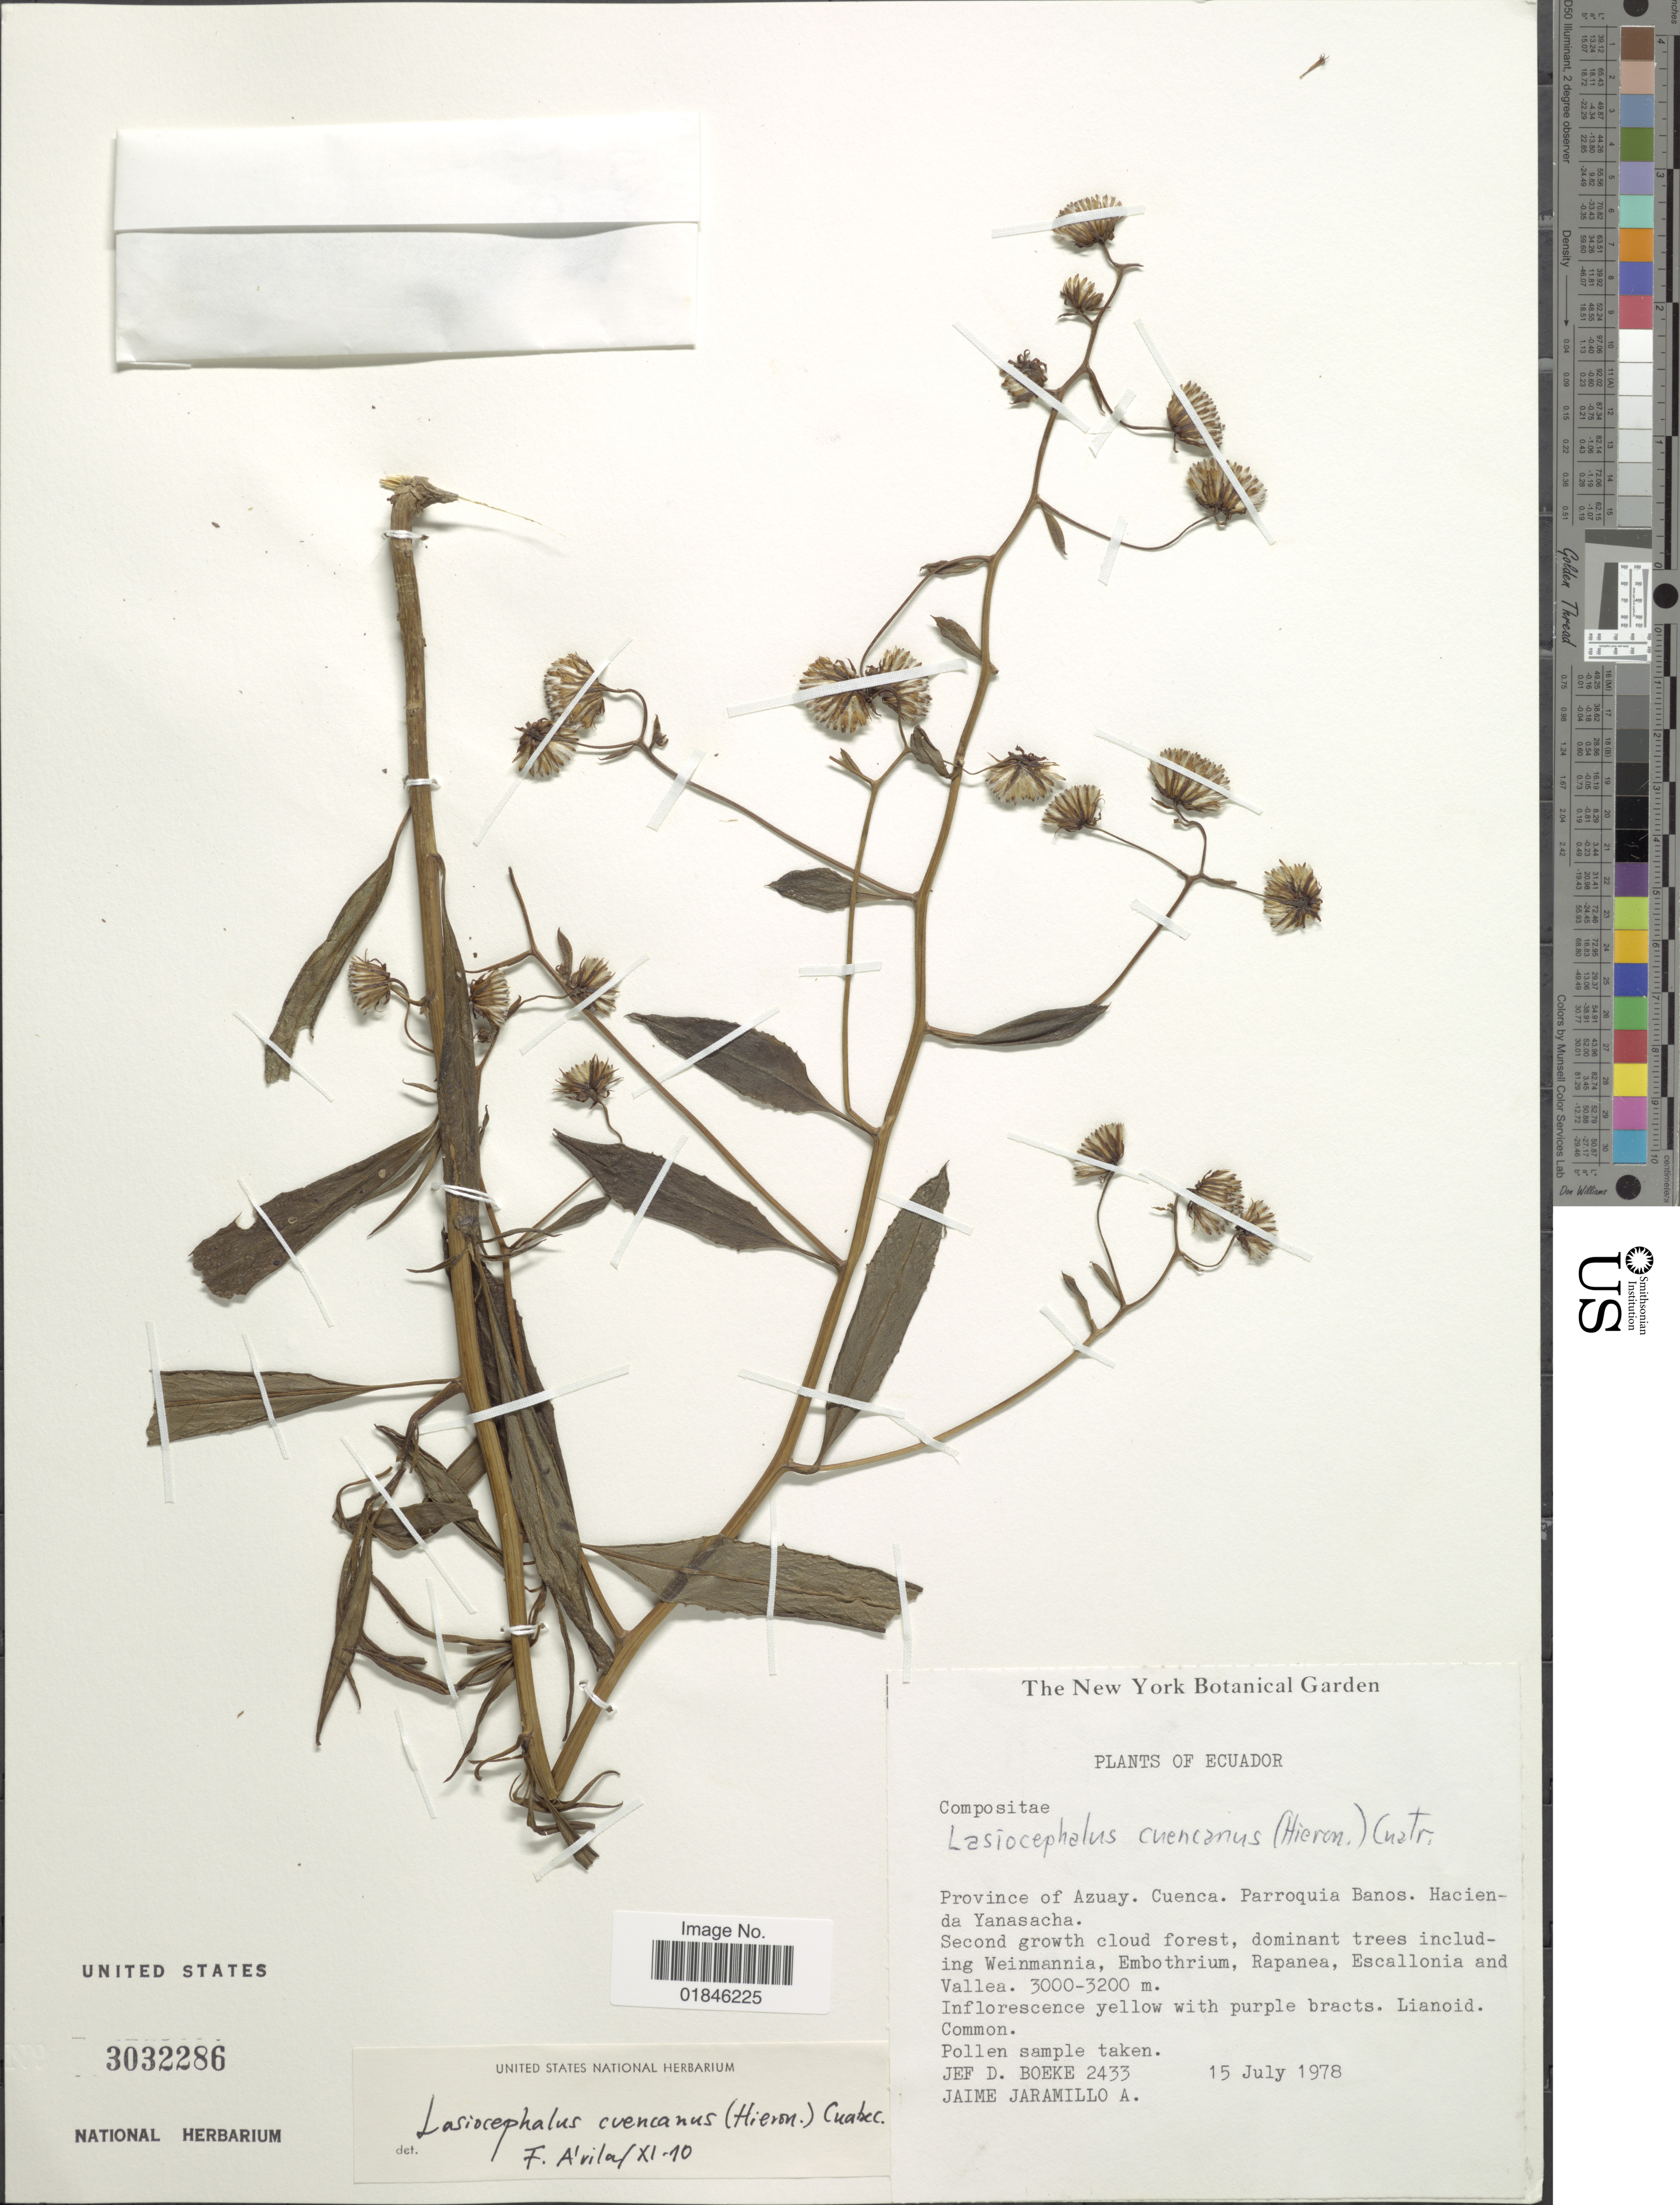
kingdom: Plantae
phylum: Tracheophyta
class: Magnoliopsida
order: Asterales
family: Asteraceae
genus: Senecio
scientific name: Senecio cuencanus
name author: Hieron.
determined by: Salomon, Luciana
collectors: J. Boeke & J. L. Jaramillo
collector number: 2433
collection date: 1978-07-15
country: Ecuador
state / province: Azuay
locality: Province of Azuay. Cuenca. Parroquia Banos. Hacienda Yanasacha.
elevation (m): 3000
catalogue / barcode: US 3032286